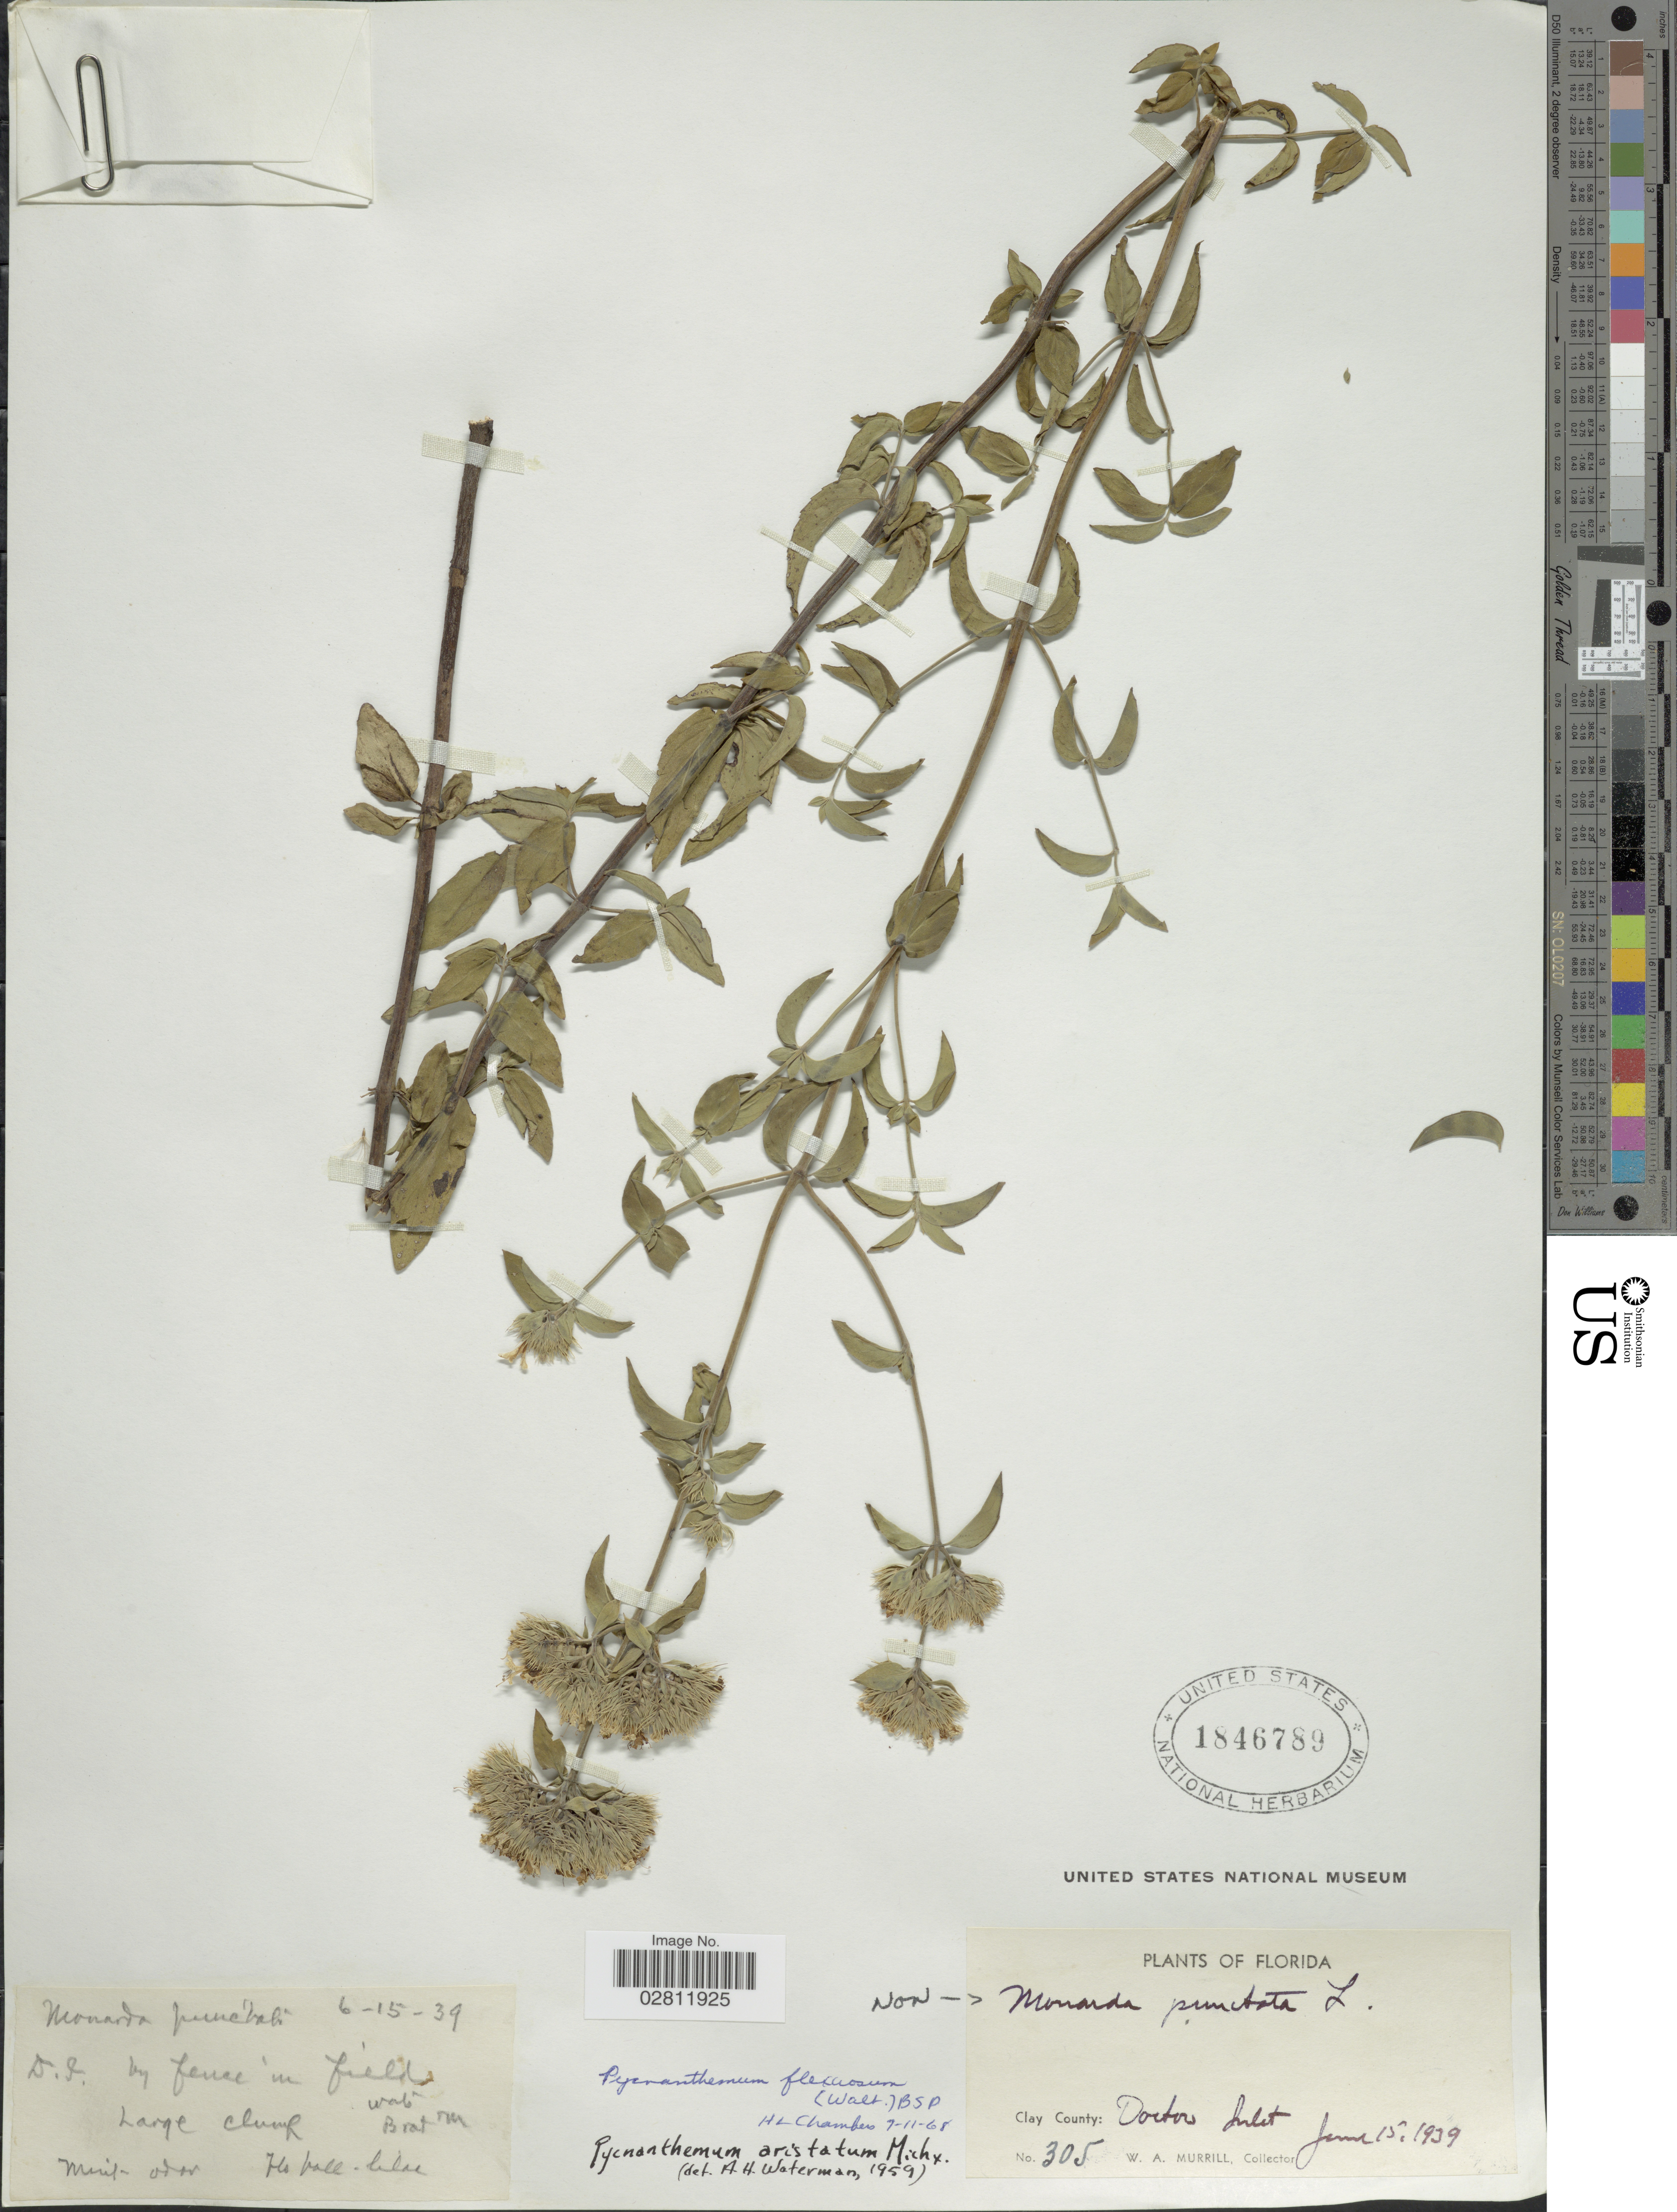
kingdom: Plantae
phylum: Tracheophyta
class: Magnoliopsida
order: Lamiales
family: Lamiaceae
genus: Pycnanthemum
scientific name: Pycnanthemum flexuosum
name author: (Walter) Britton, Stearns & Poggenb.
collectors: W. A. Murrill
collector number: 305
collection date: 1939-06-15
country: United States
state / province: Florida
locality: Clay County: Doctor Inlet.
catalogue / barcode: US 1846789